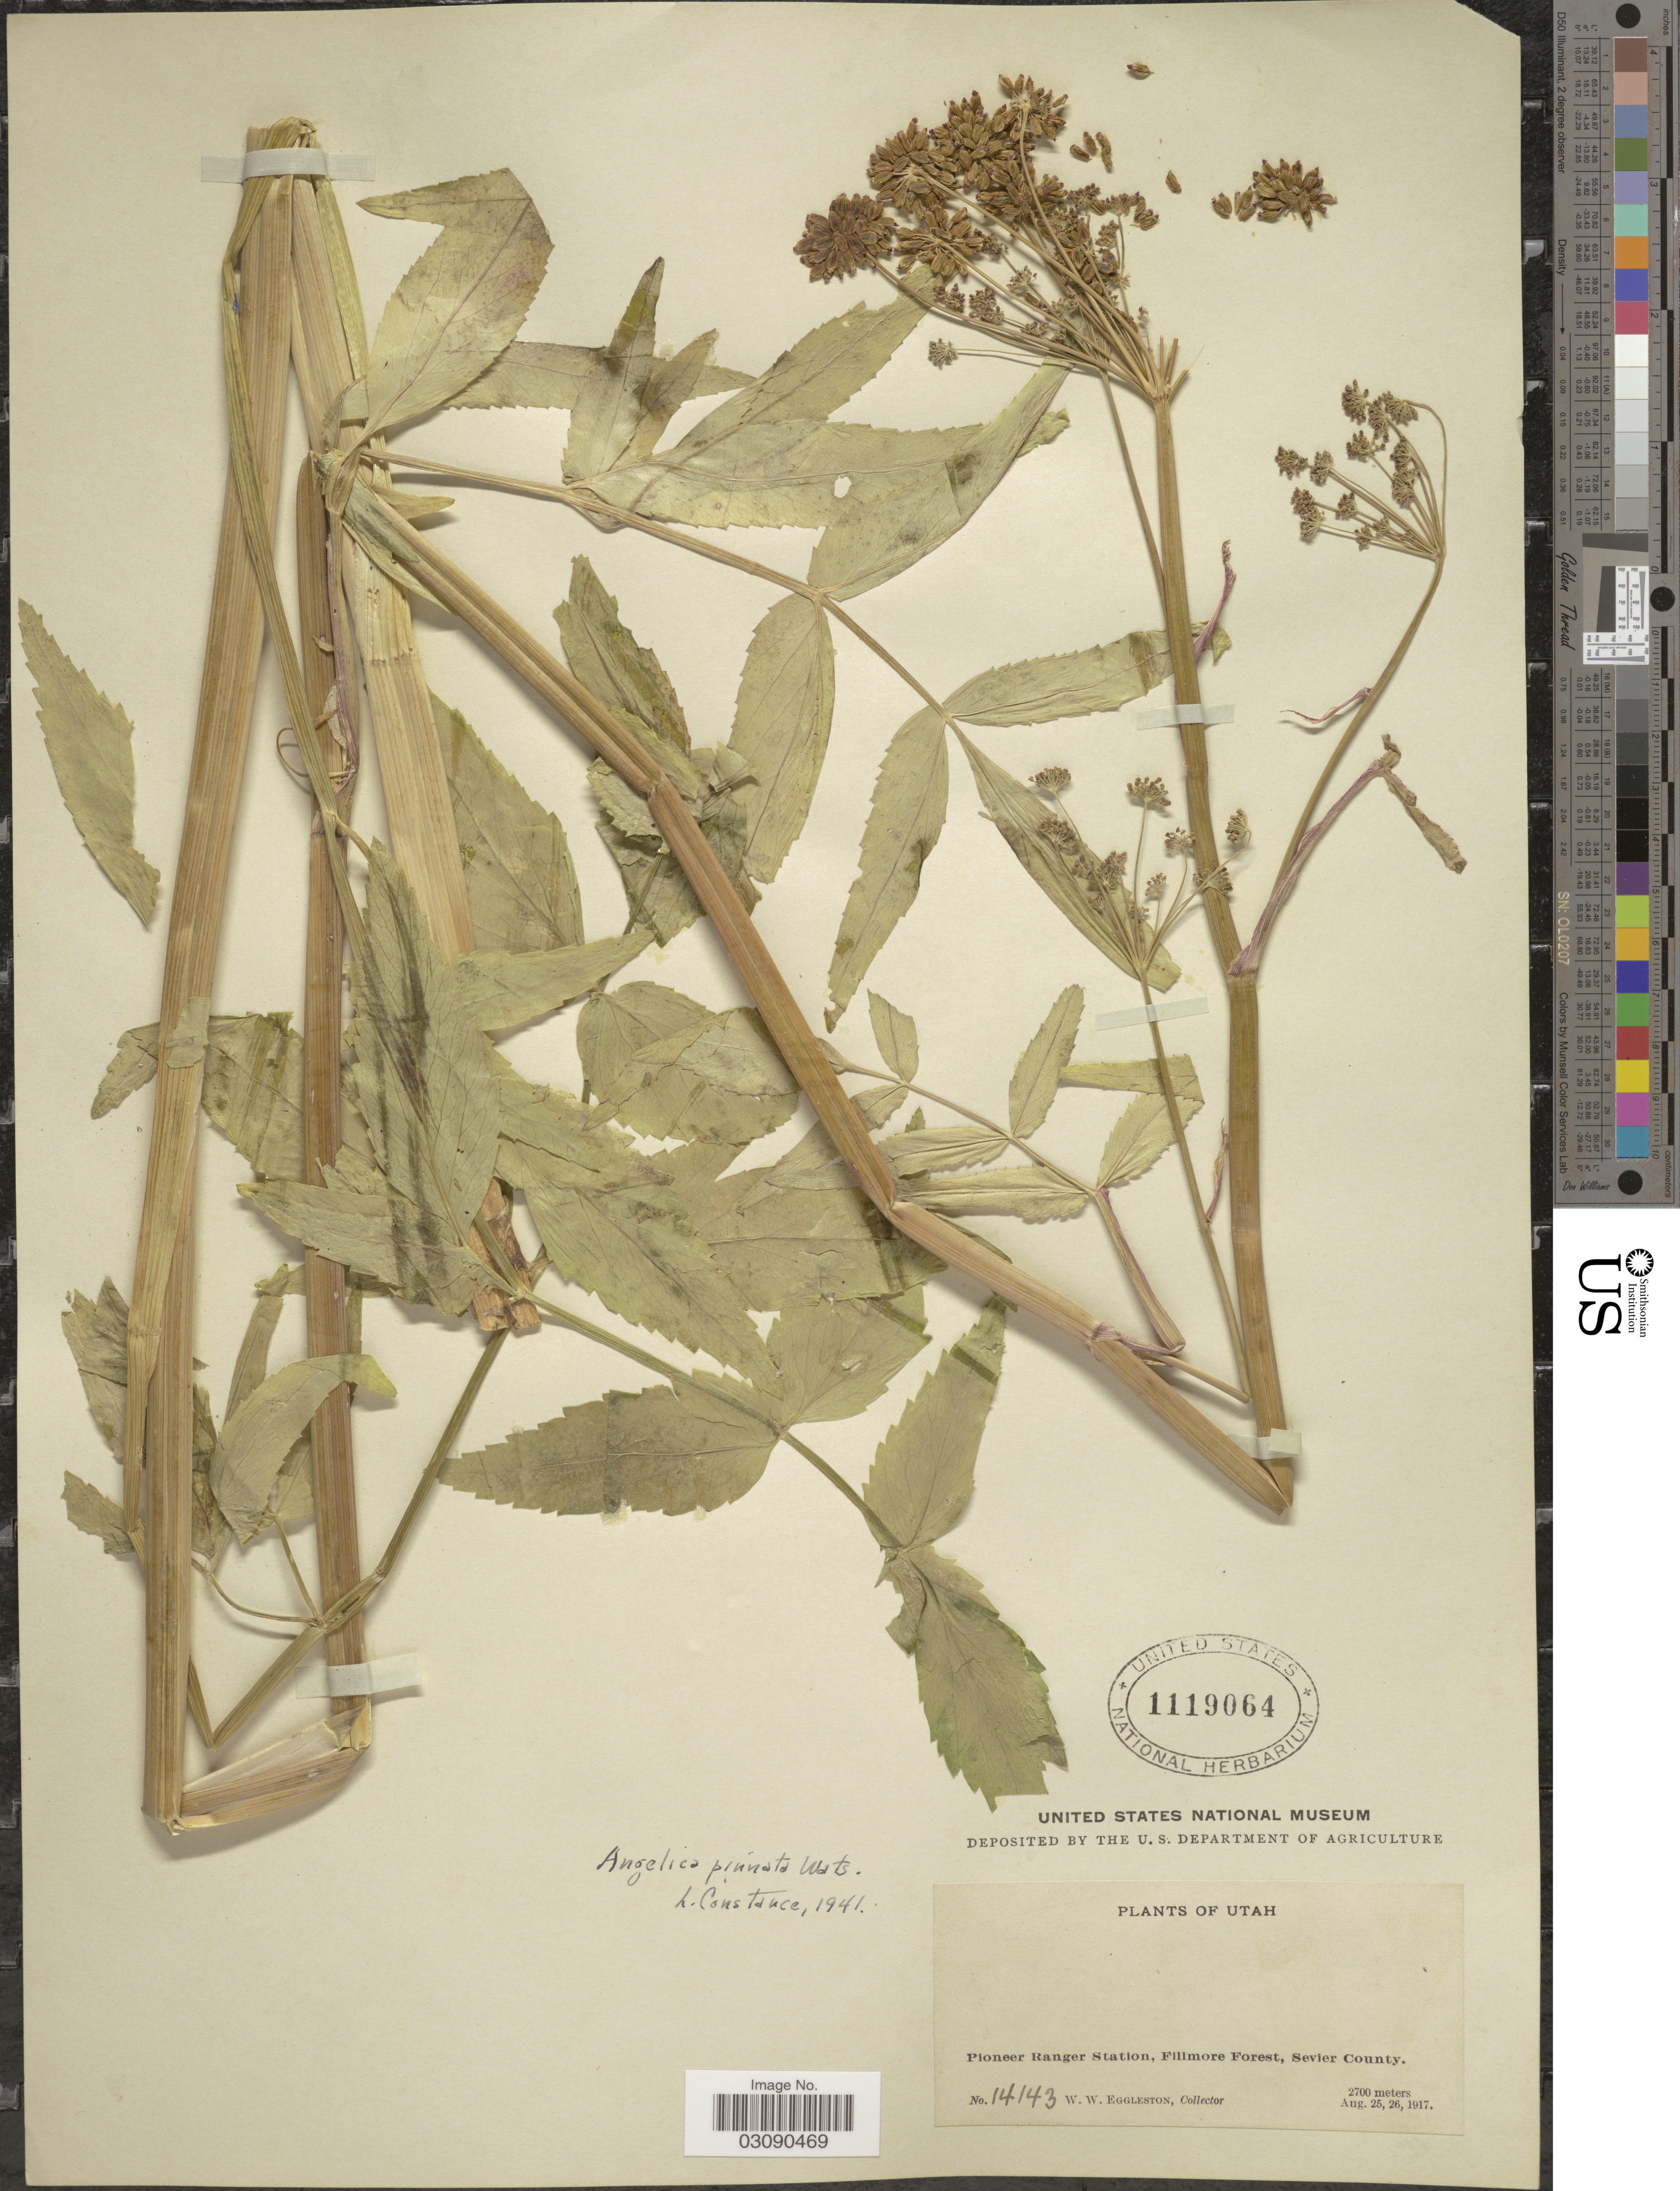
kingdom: Plantae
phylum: Tracheophyta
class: Magnoliopsida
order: Apiales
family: Apiaceae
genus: Angelica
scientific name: Angelica pinnata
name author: S. Watson in C. King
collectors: W. W. Eggleston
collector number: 14143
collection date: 1917-08-25/1917-08-26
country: United States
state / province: Utah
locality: Pioneer Ranger Station, Fillmore Forest, Sevier County.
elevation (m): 2700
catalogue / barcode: US 1119064